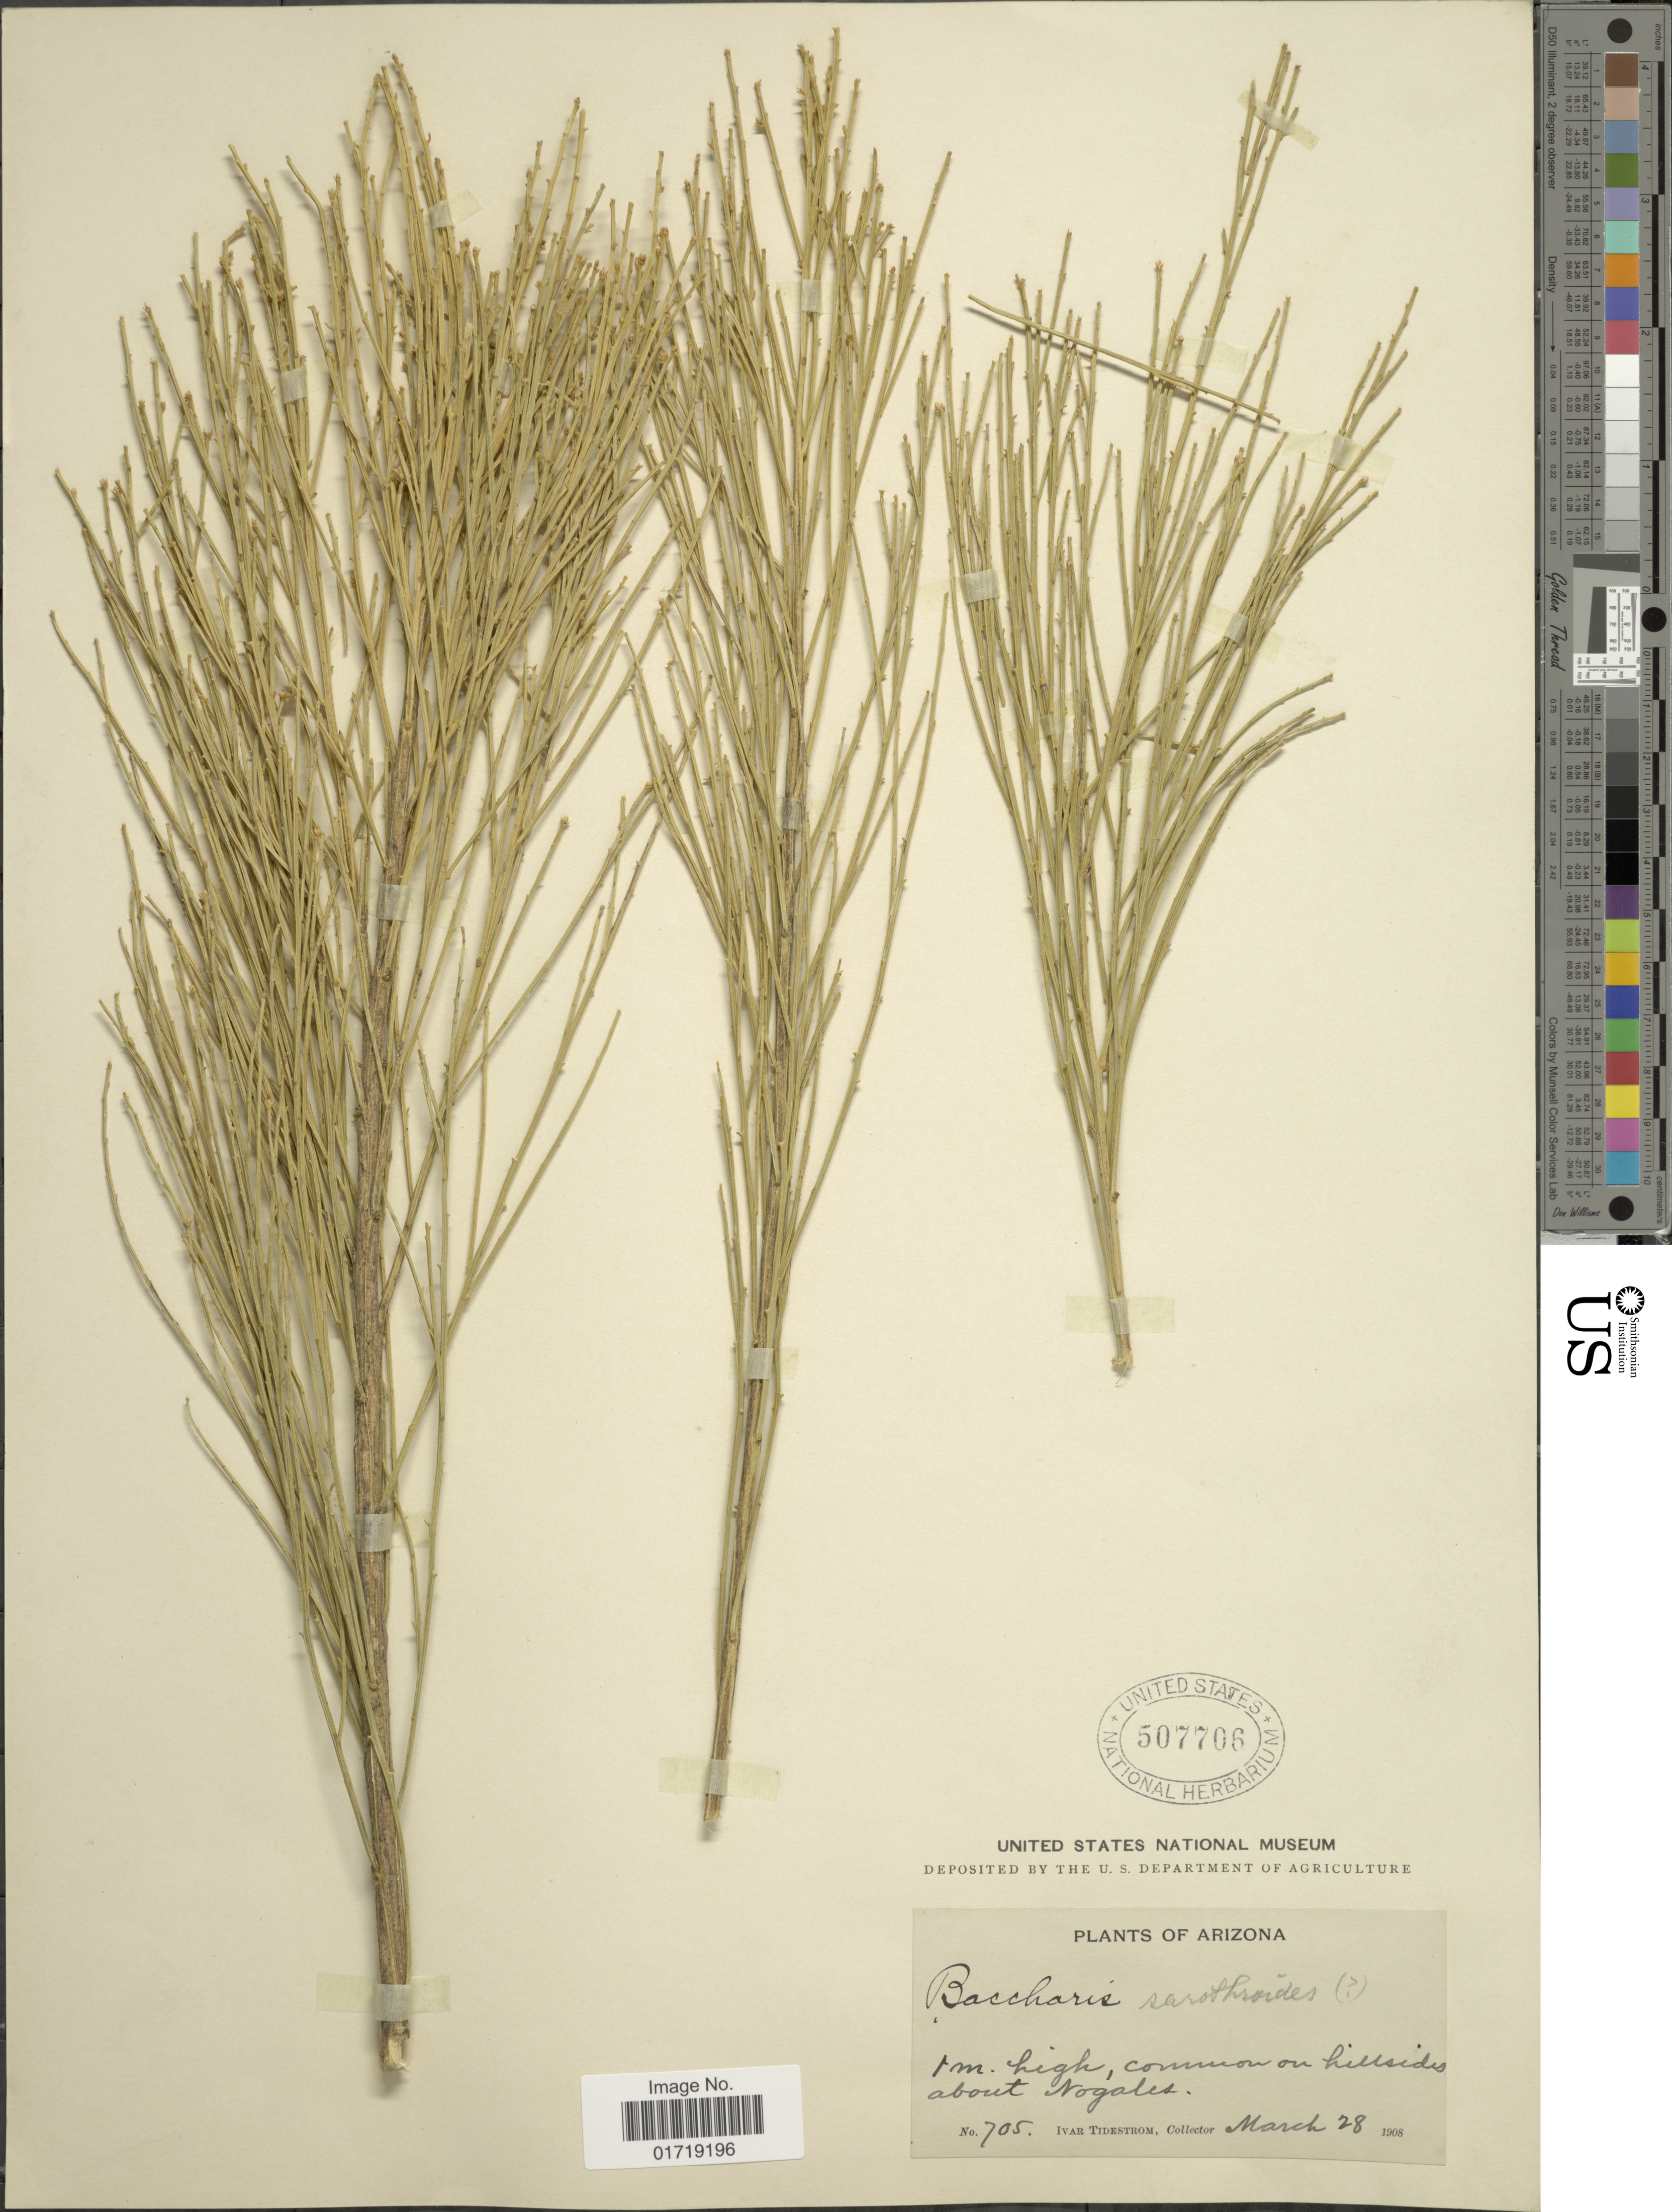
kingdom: Plantae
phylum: Tracheophyta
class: Magnoliopsida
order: Asterales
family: Asteraceae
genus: Baccharis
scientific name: Baccharis sarothroides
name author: A. Gray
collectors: I. F. Tidestrom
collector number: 705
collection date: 1908-03-28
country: United States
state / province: Arizona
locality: Common on hillsides about Nogales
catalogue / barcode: US 507706